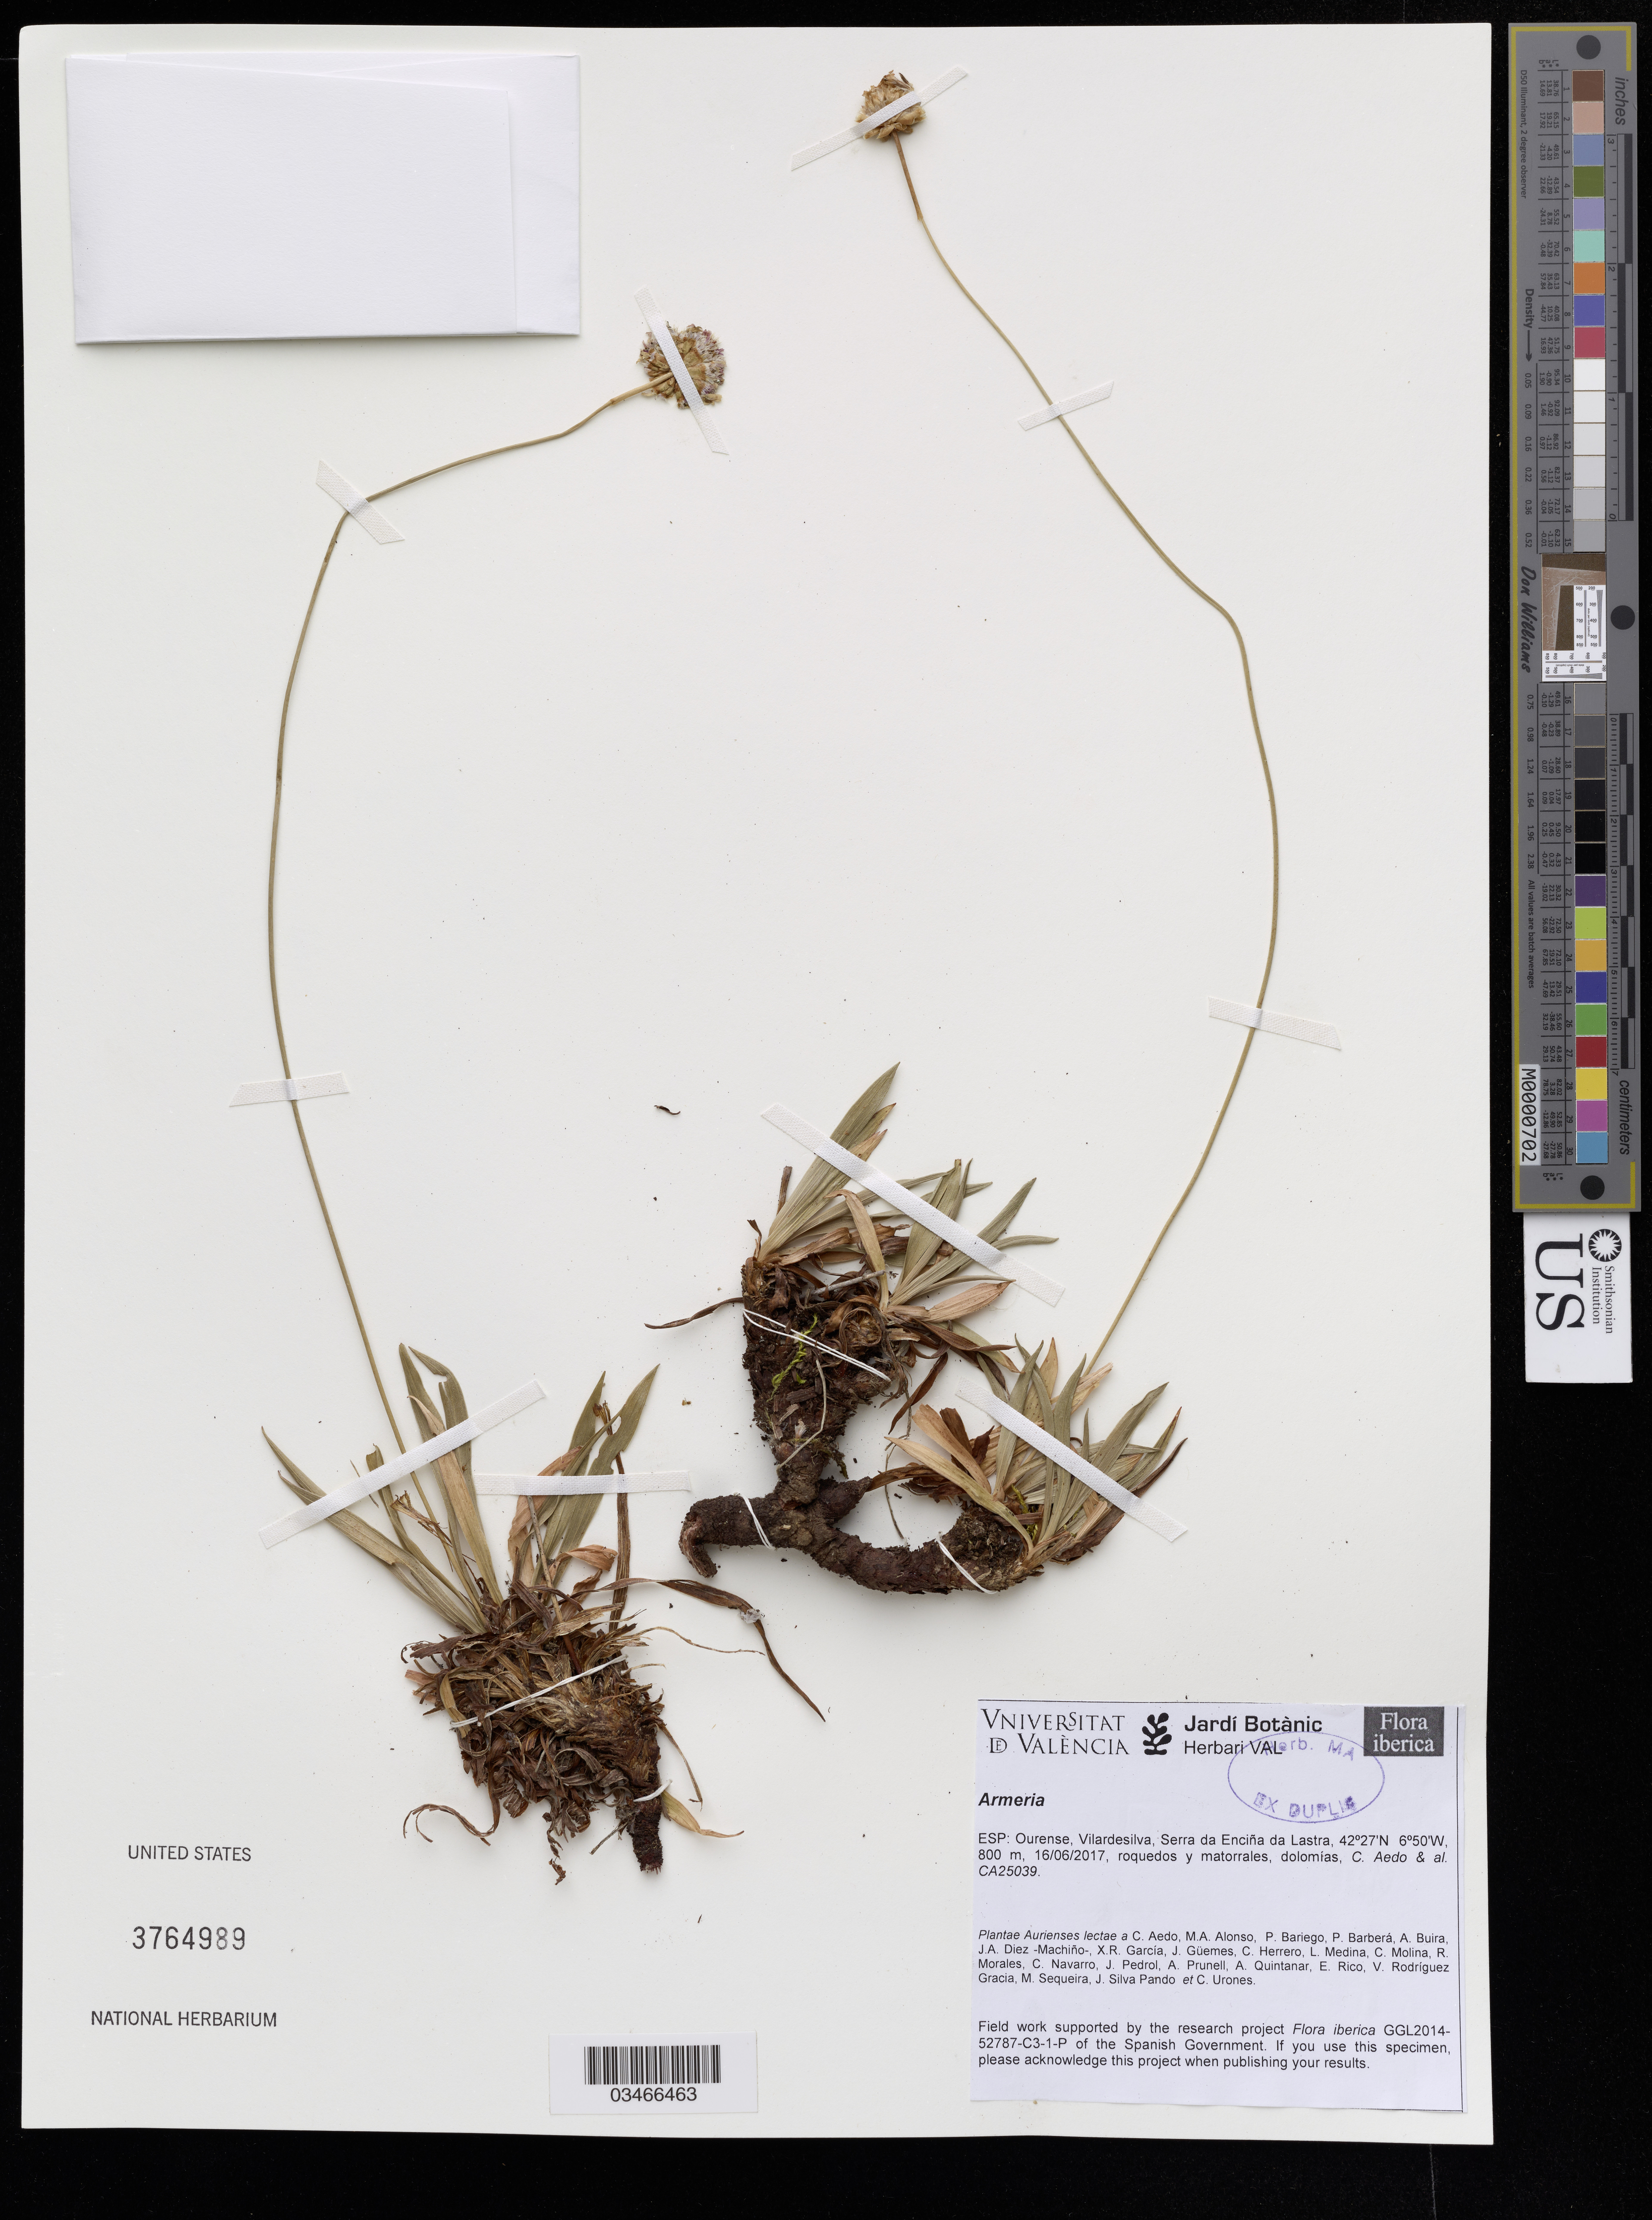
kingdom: Plantae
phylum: Tracheophyta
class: Magnoliopsida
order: Caryophyllales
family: Plumbaginaceae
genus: Armeria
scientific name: Armeria sp.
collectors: Aedo & et al.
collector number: CA25039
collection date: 2017-06-16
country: Spain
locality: ESP: Ourense, Vilardesilva, Serra da Enciña da Lastra.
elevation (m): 800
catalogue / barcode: US 3764989